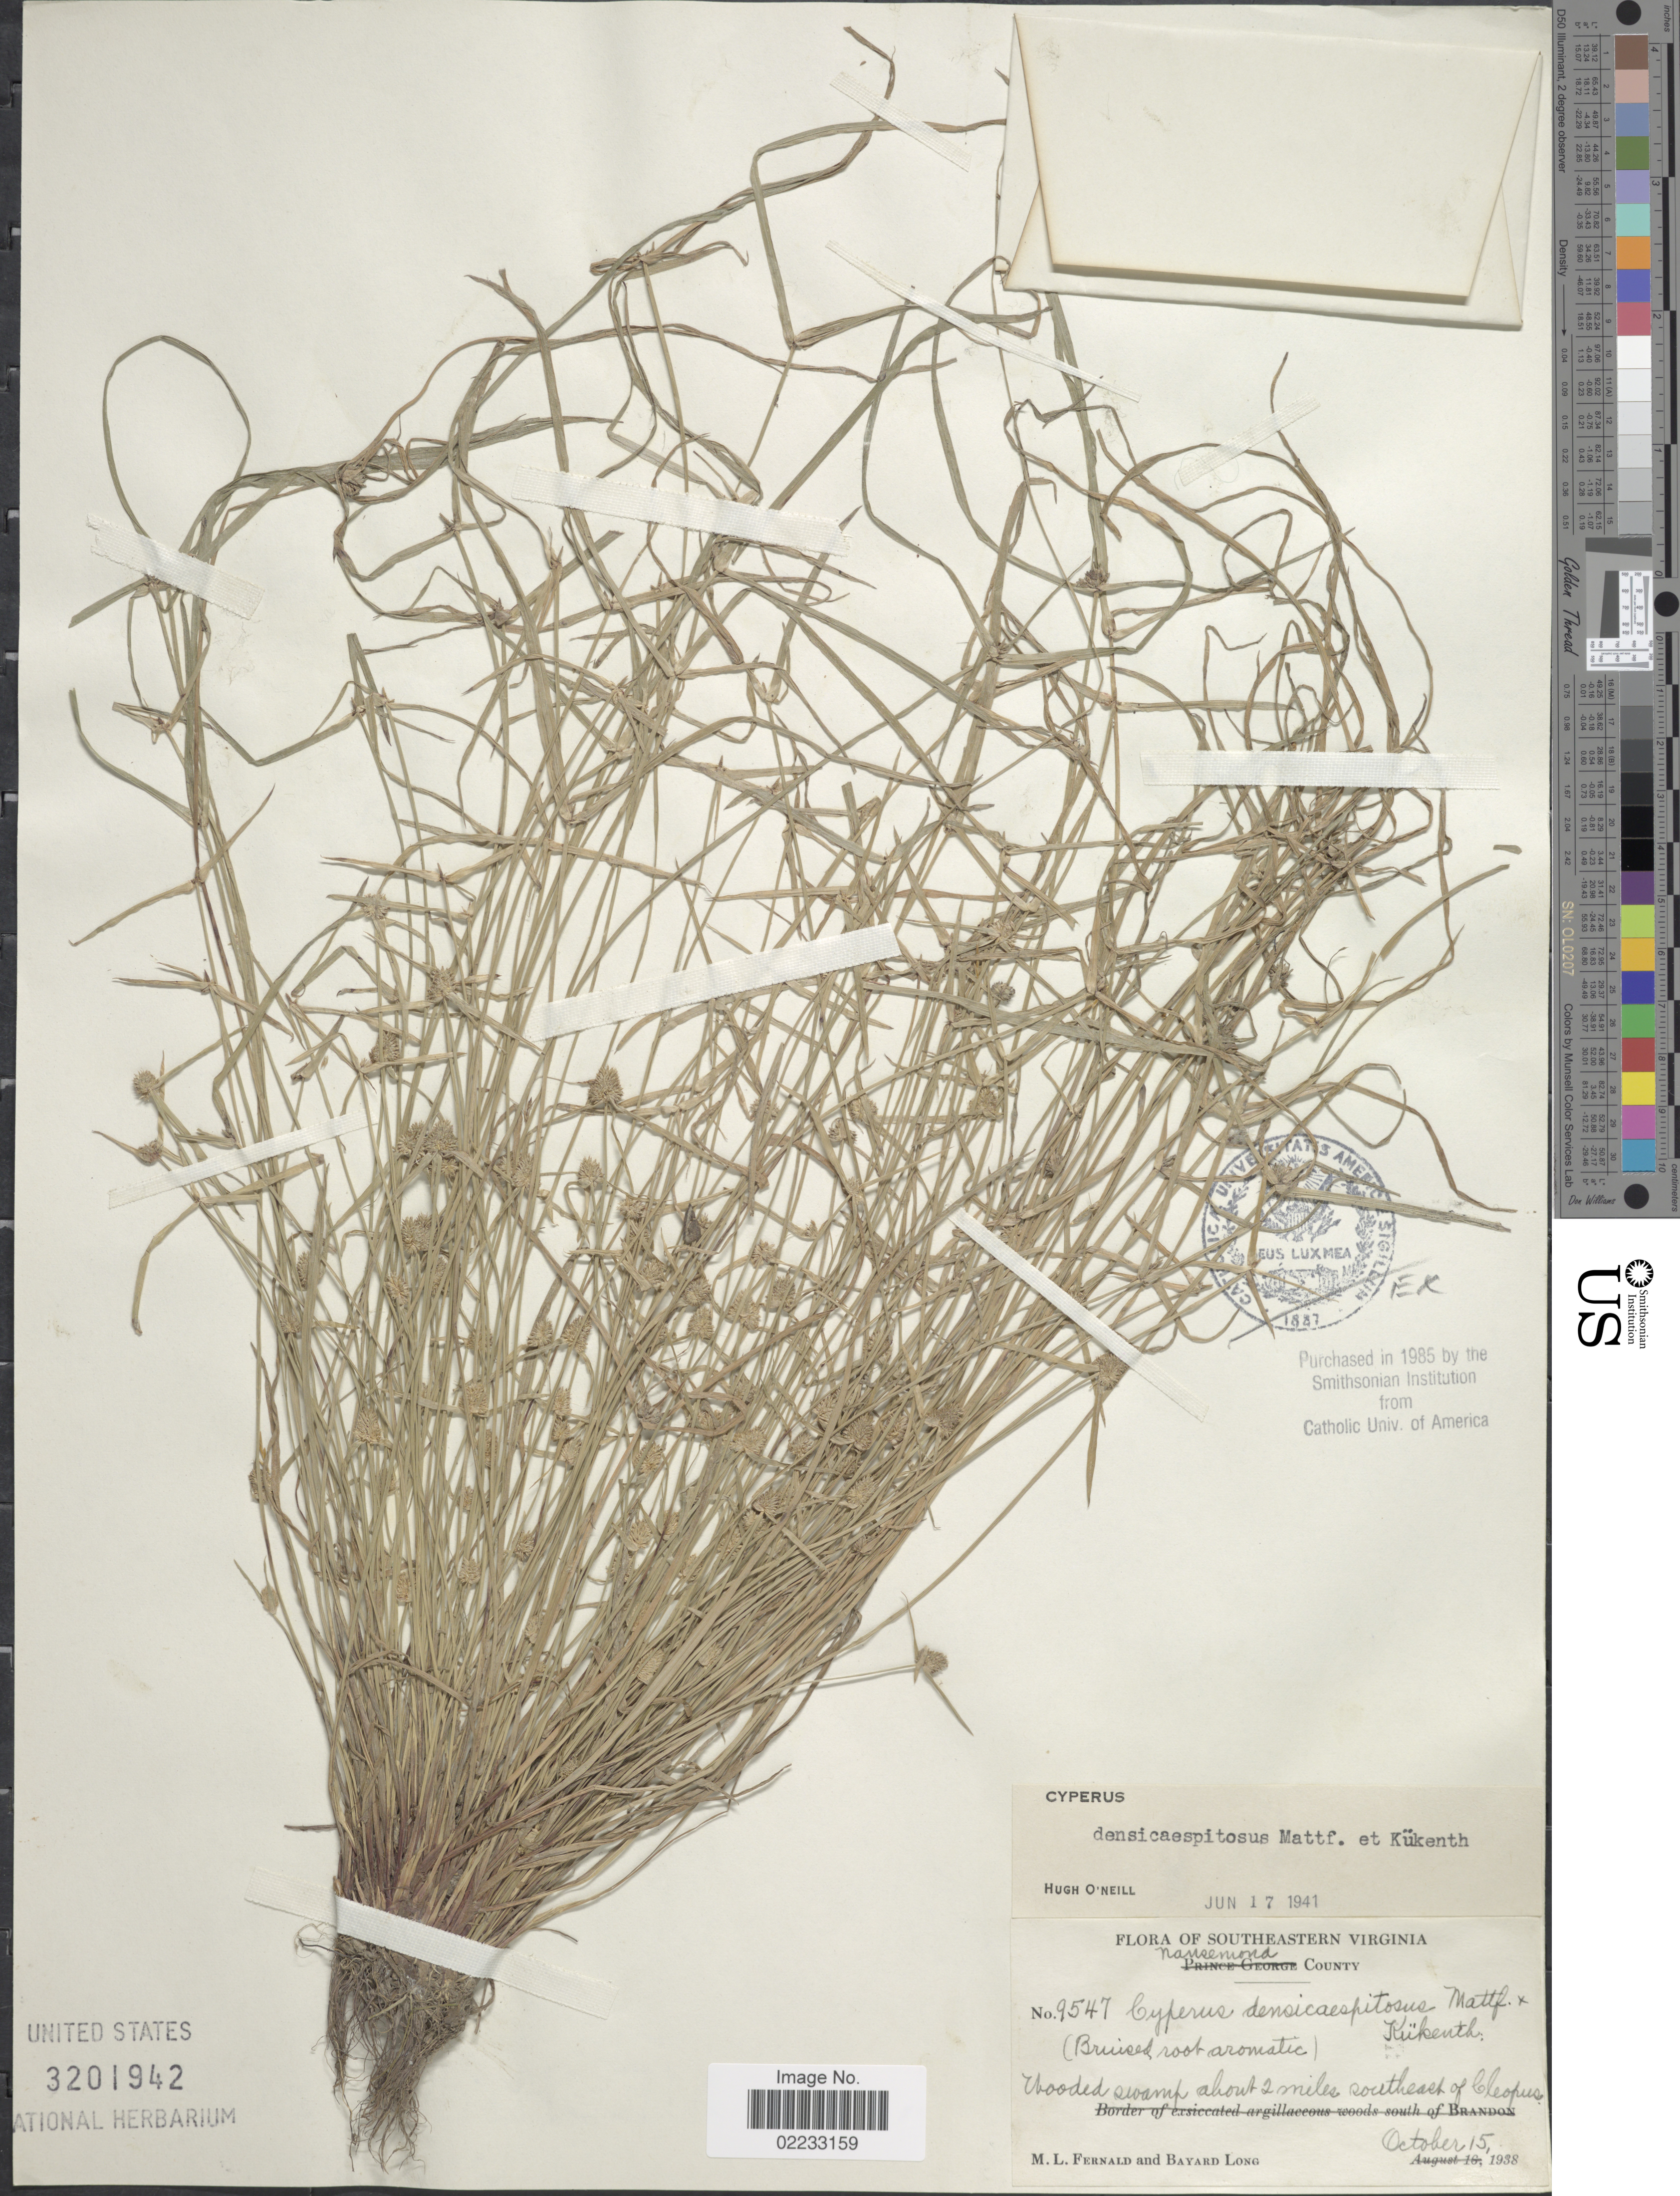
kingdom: Plantae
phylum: Tracheophyta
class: Liliopsida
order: Poales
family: Cyperaceae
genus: Cyperus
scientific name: Cyperus hortensis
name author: (Salzm. ex Steud.) Dorr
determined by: Strong, Mark T., (BOT), Smithsonian Institution - National Museum of Natural History (UNITED STATES)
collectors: M. L. Fernald & B. Long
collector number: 9547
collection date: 1938-10-15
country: United States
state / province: Virginia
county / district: City of Suffolk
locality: Southeastern Virginia. Nansemond County. About 2 miles southeast of Cleopus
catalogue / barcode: US 3201942